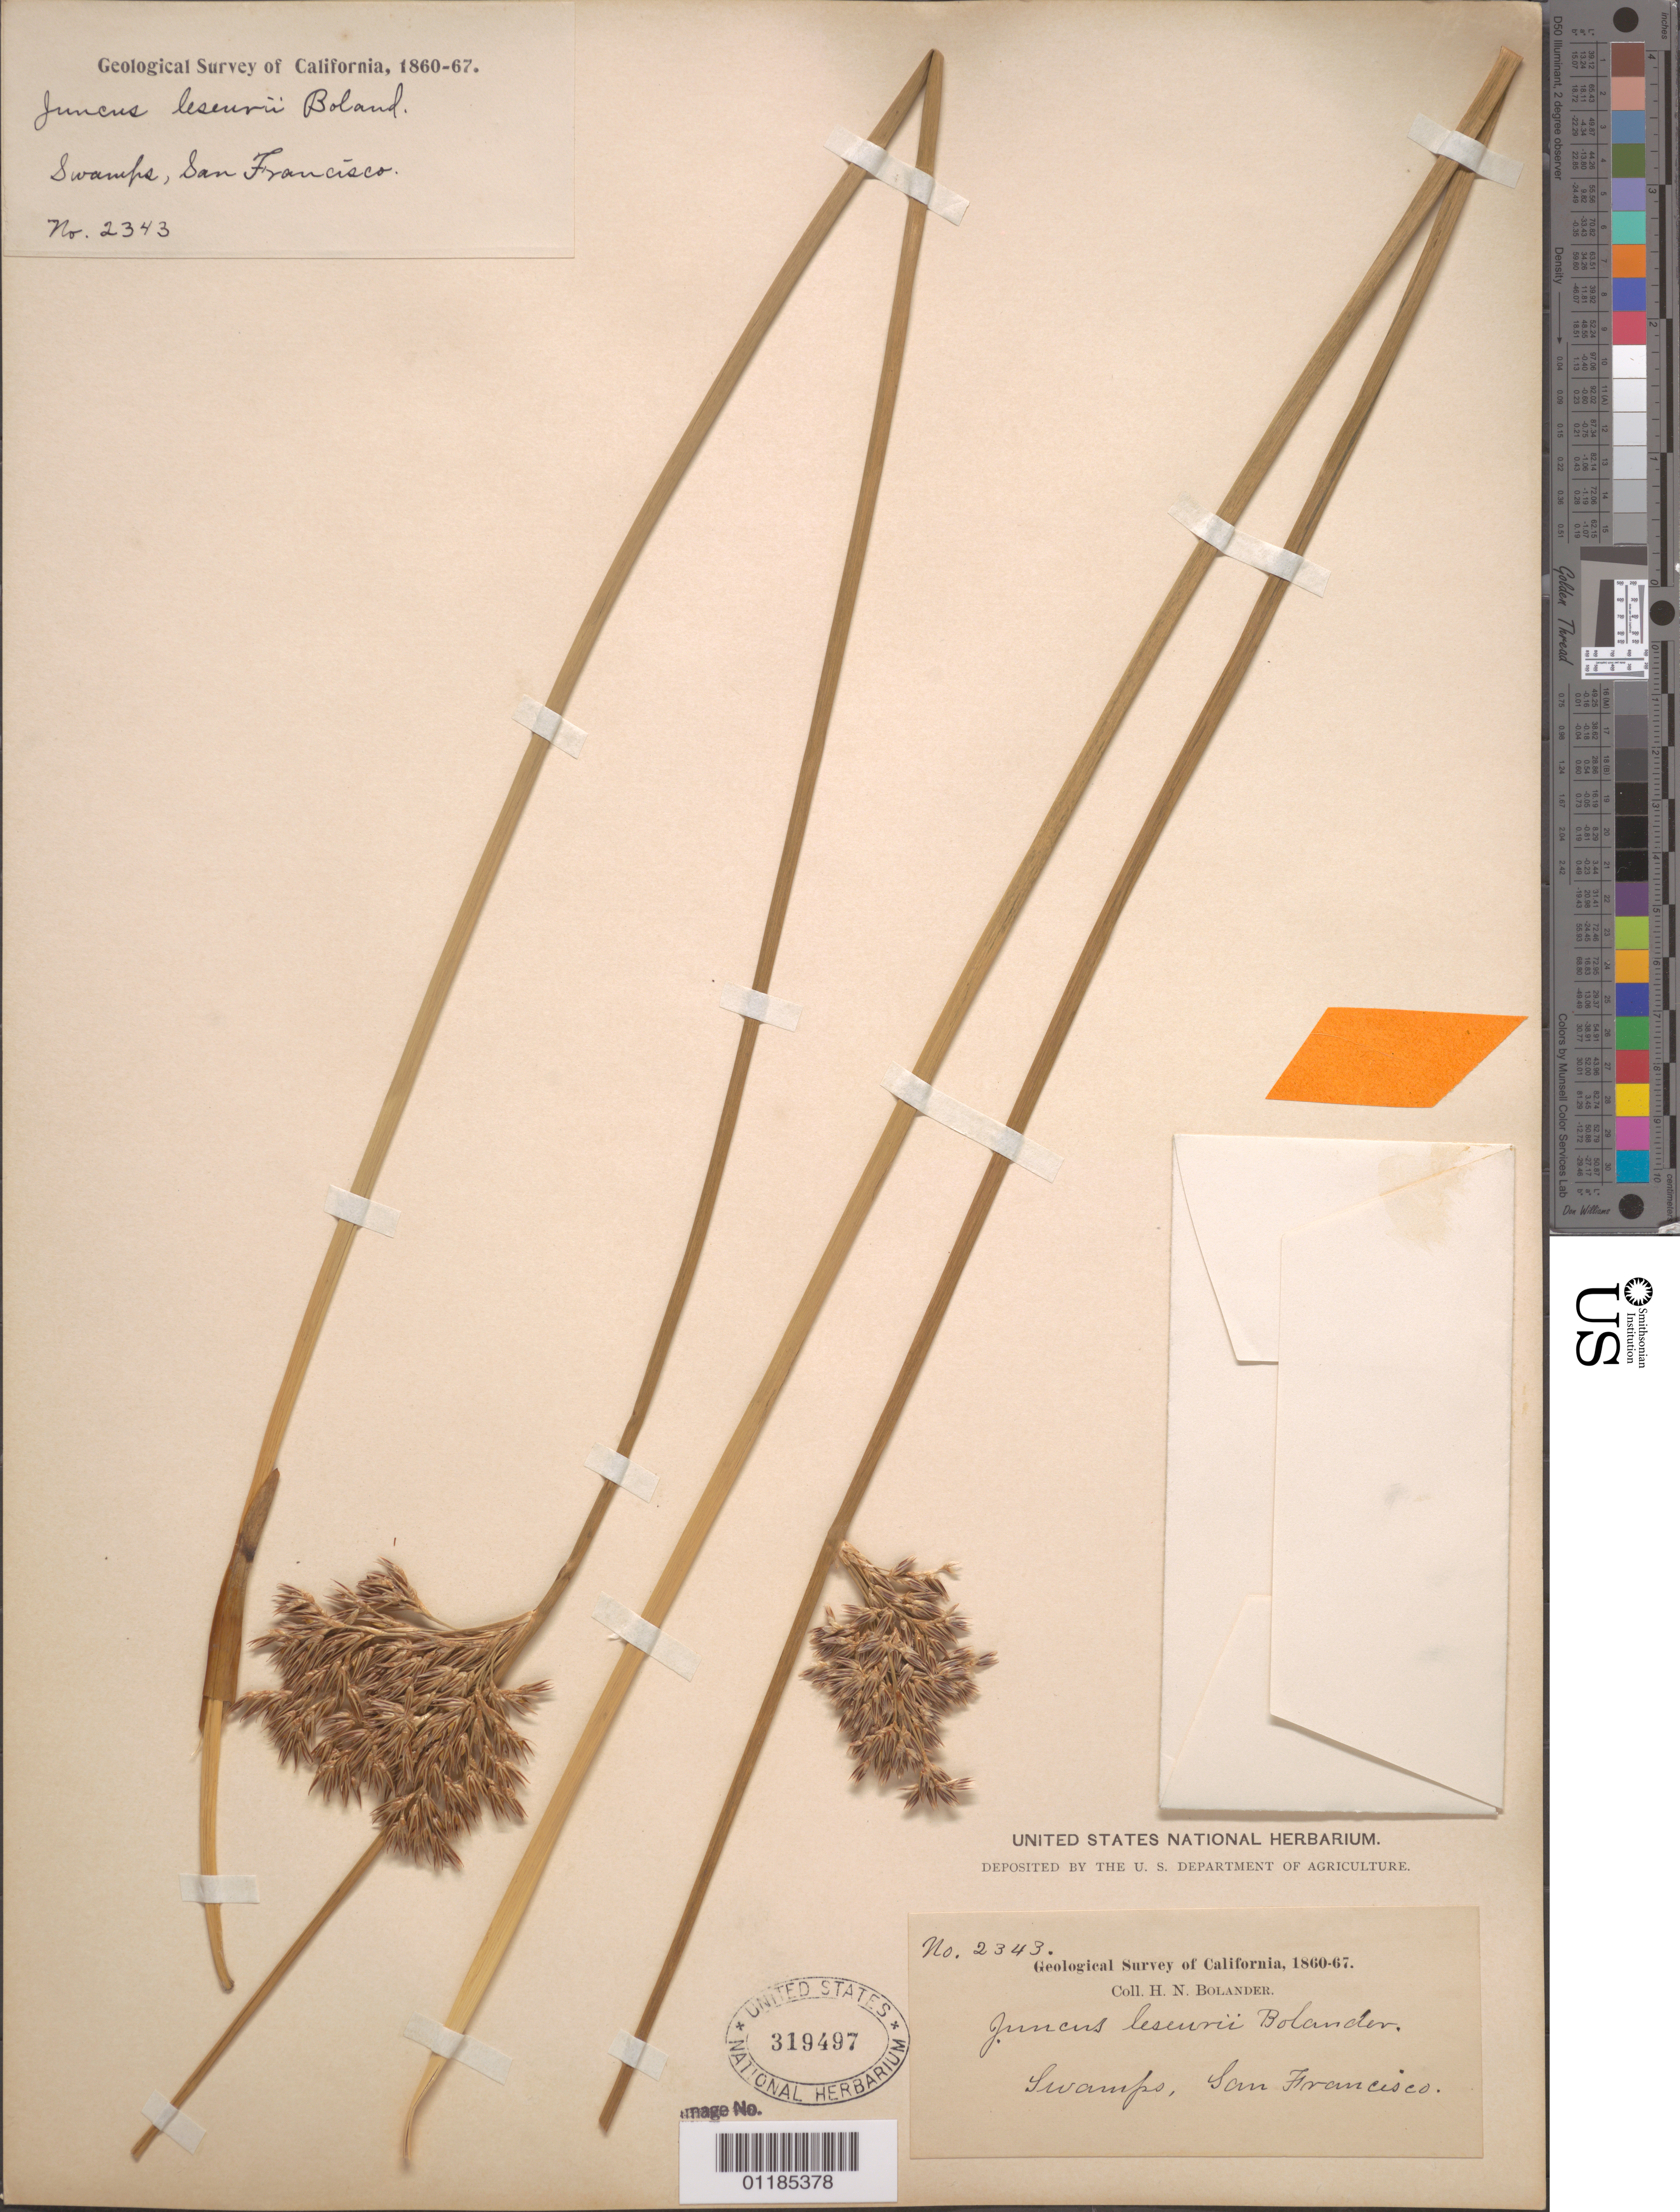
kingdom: Plantae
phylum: Tracheophyta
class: Liliopsida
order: Poales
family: Juncaceae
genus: Juncus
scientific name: Juncus lesueurii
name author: Bol.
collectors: H. Bolander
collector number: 2343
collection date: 1860/1867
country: United States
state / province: California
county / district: San Francisco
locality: San Francisco, in swamp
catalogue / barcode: US 319497